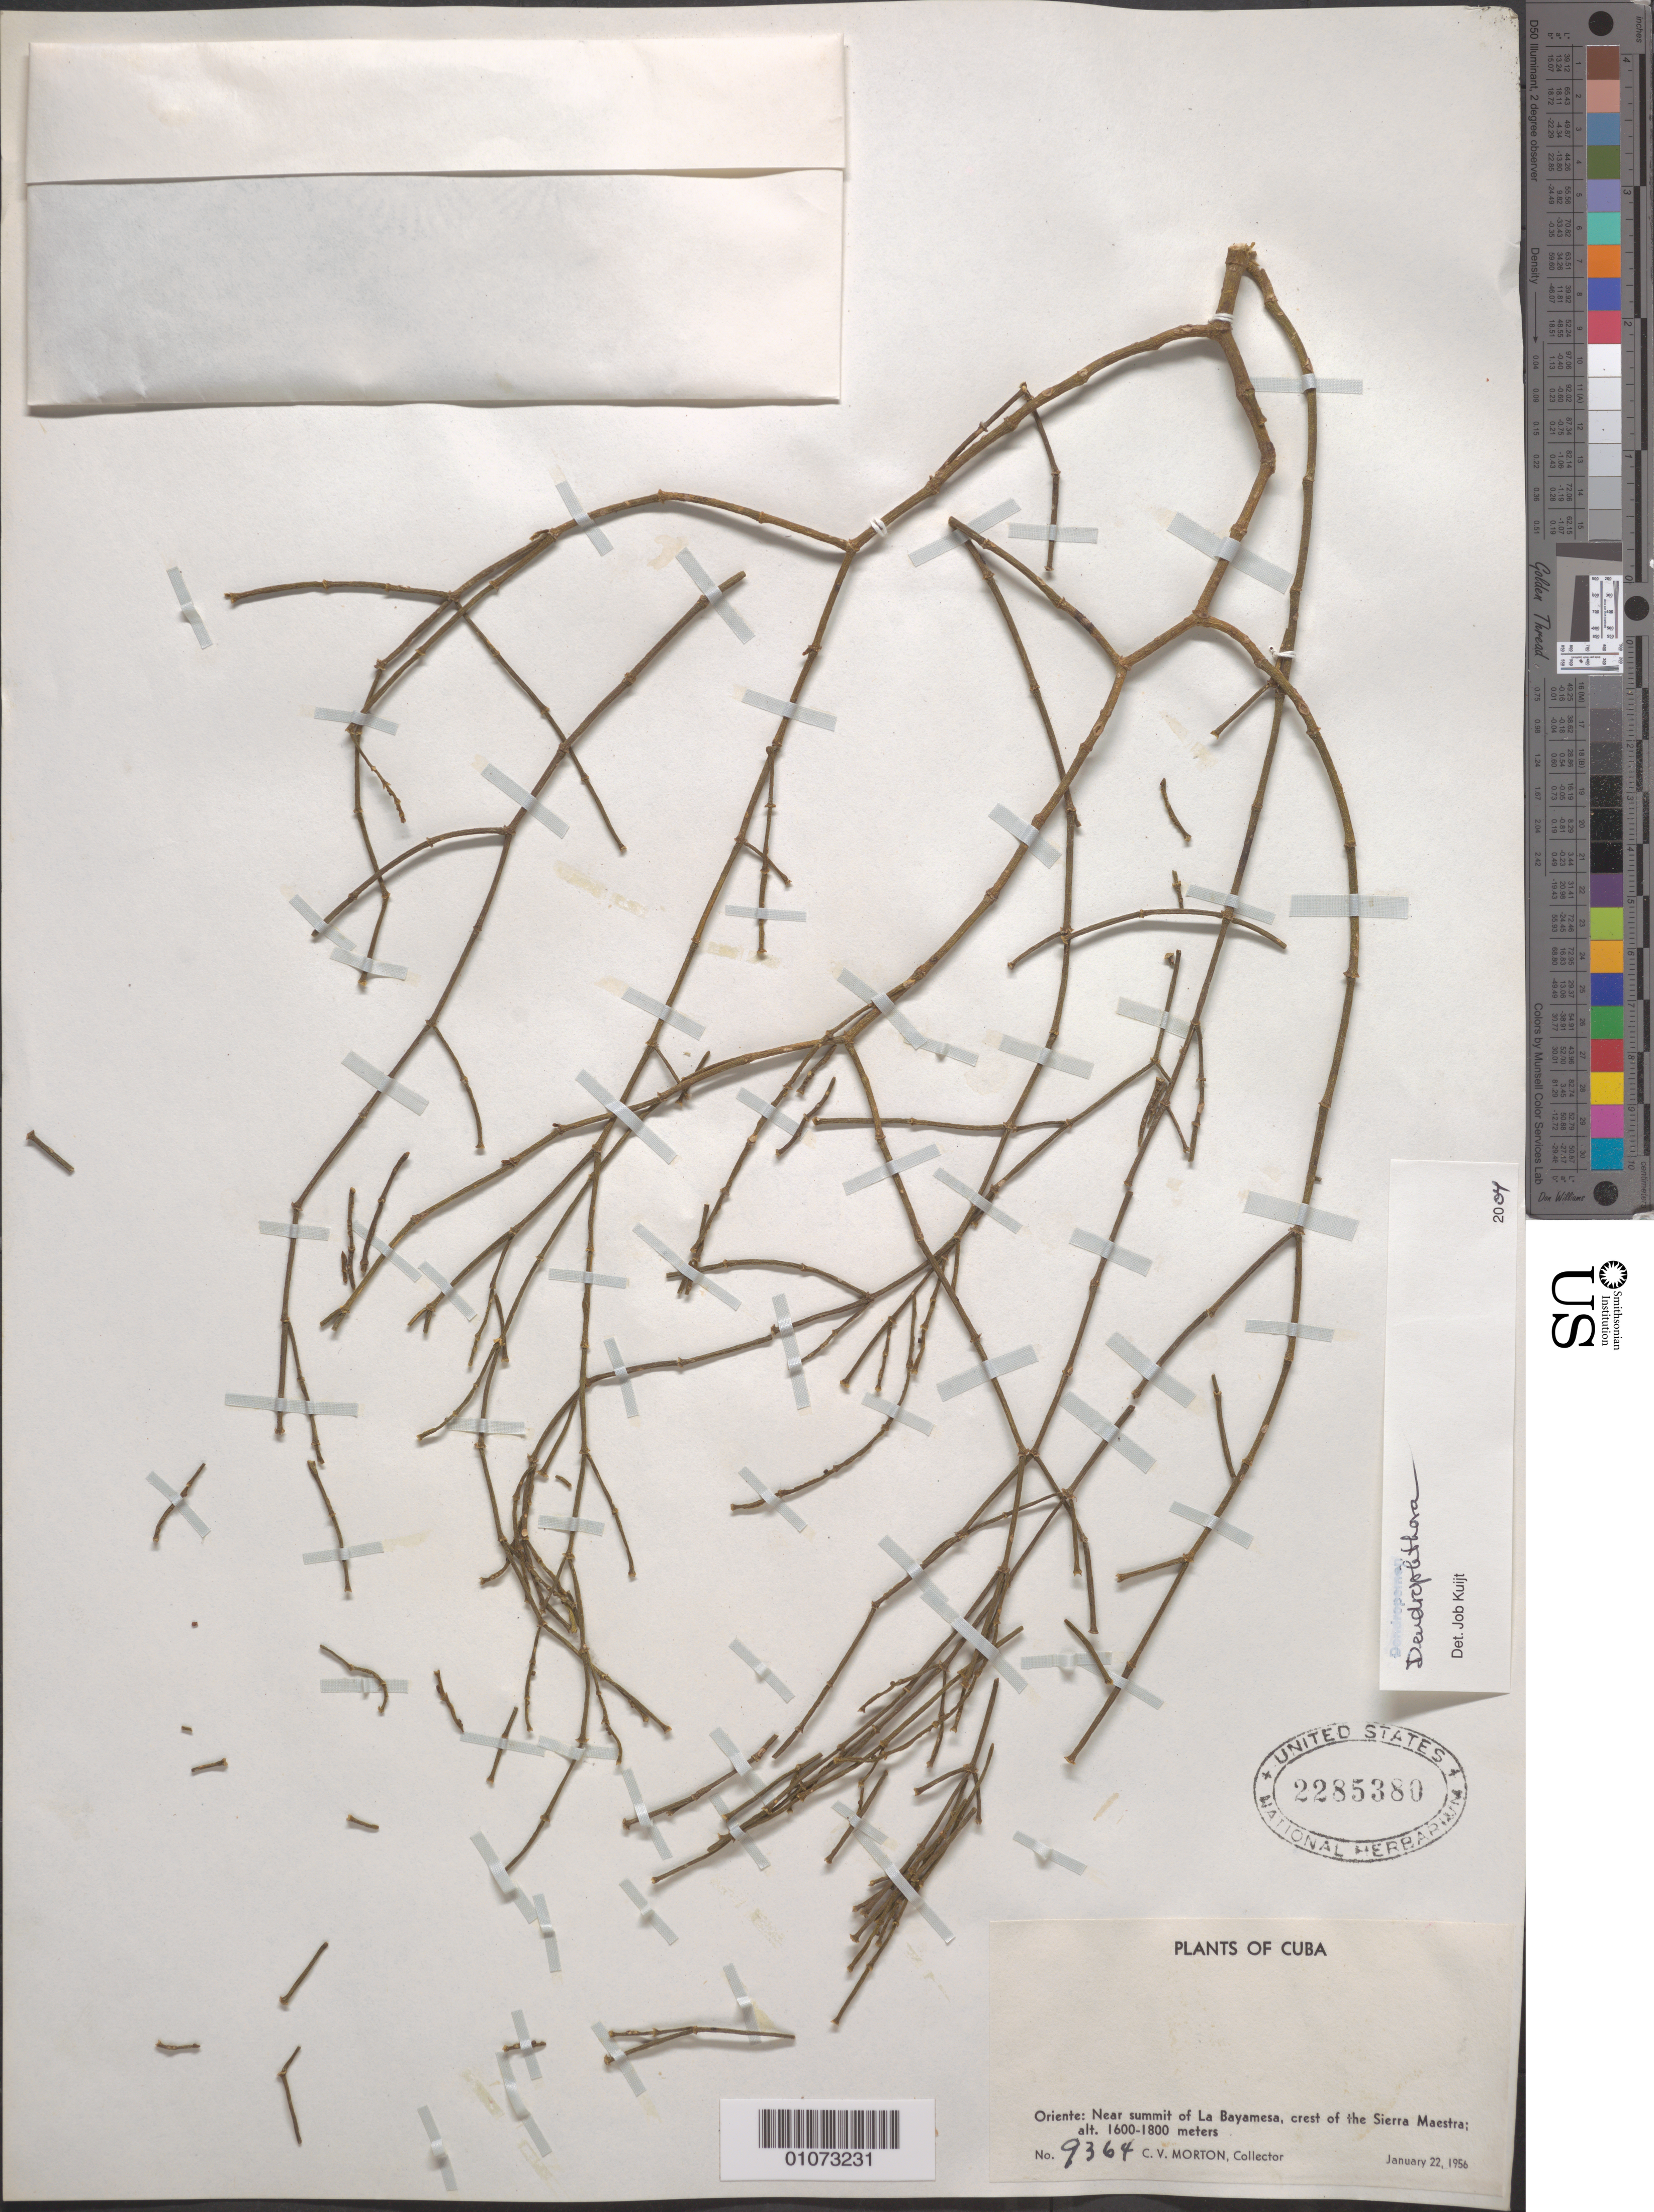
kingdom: Plantae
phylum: Tracheophyta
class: Magnoliopsida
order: Santalales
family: Viscaceae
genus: Dendrophthora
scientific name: Dendrophthora sp.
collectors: C. V. Morton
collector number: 9364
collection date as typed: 22 Jan 1956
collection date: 1956-01-22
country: Cuba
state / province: Oriente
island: Cuba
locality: Crest of the Sierra Maestra, near summit of LaBayamesa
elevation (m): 1600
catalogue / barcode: US 2285380